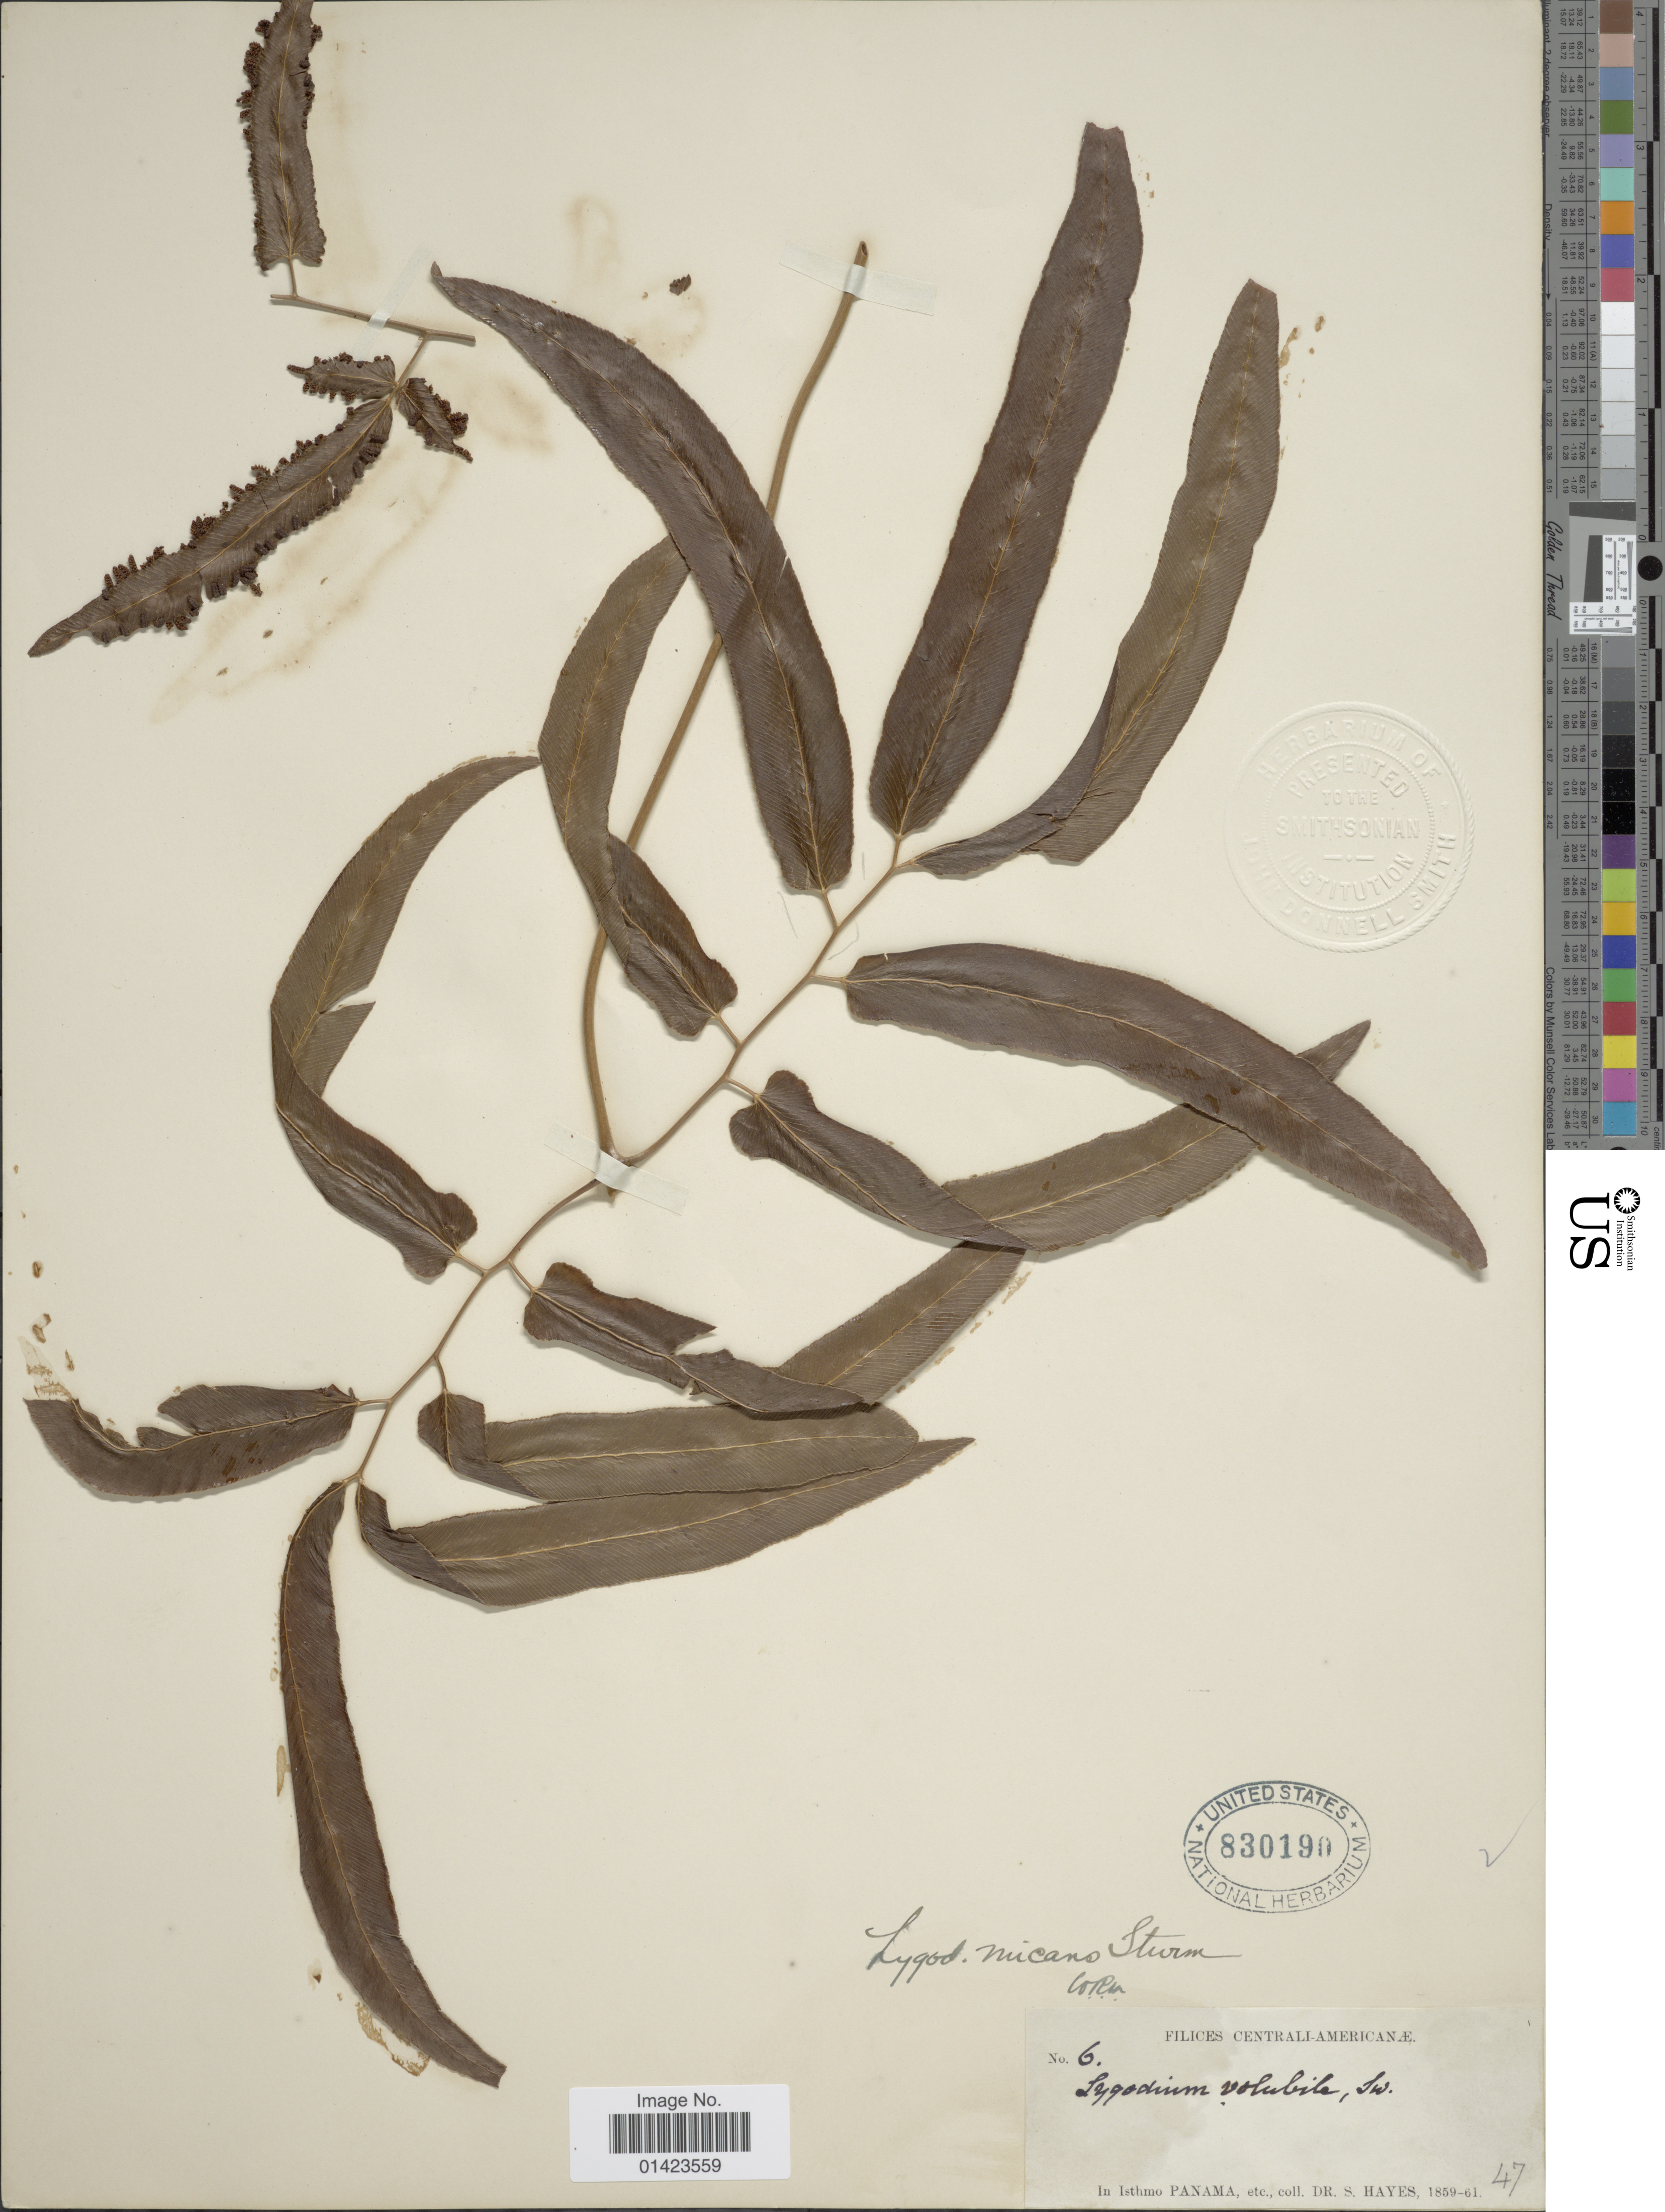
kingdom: Plantae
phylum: Tracheophyta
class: Polypodiopsida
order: Schizaeales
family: Lygodiaceae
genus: Lygodium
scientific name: Lygodium volubile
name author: Sw.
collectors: S. Hayes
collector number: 6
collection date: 1859/1861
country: Panama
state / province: Panamá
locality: Centrali-Americanae, in Isthmo Panama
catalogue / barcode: US 830190